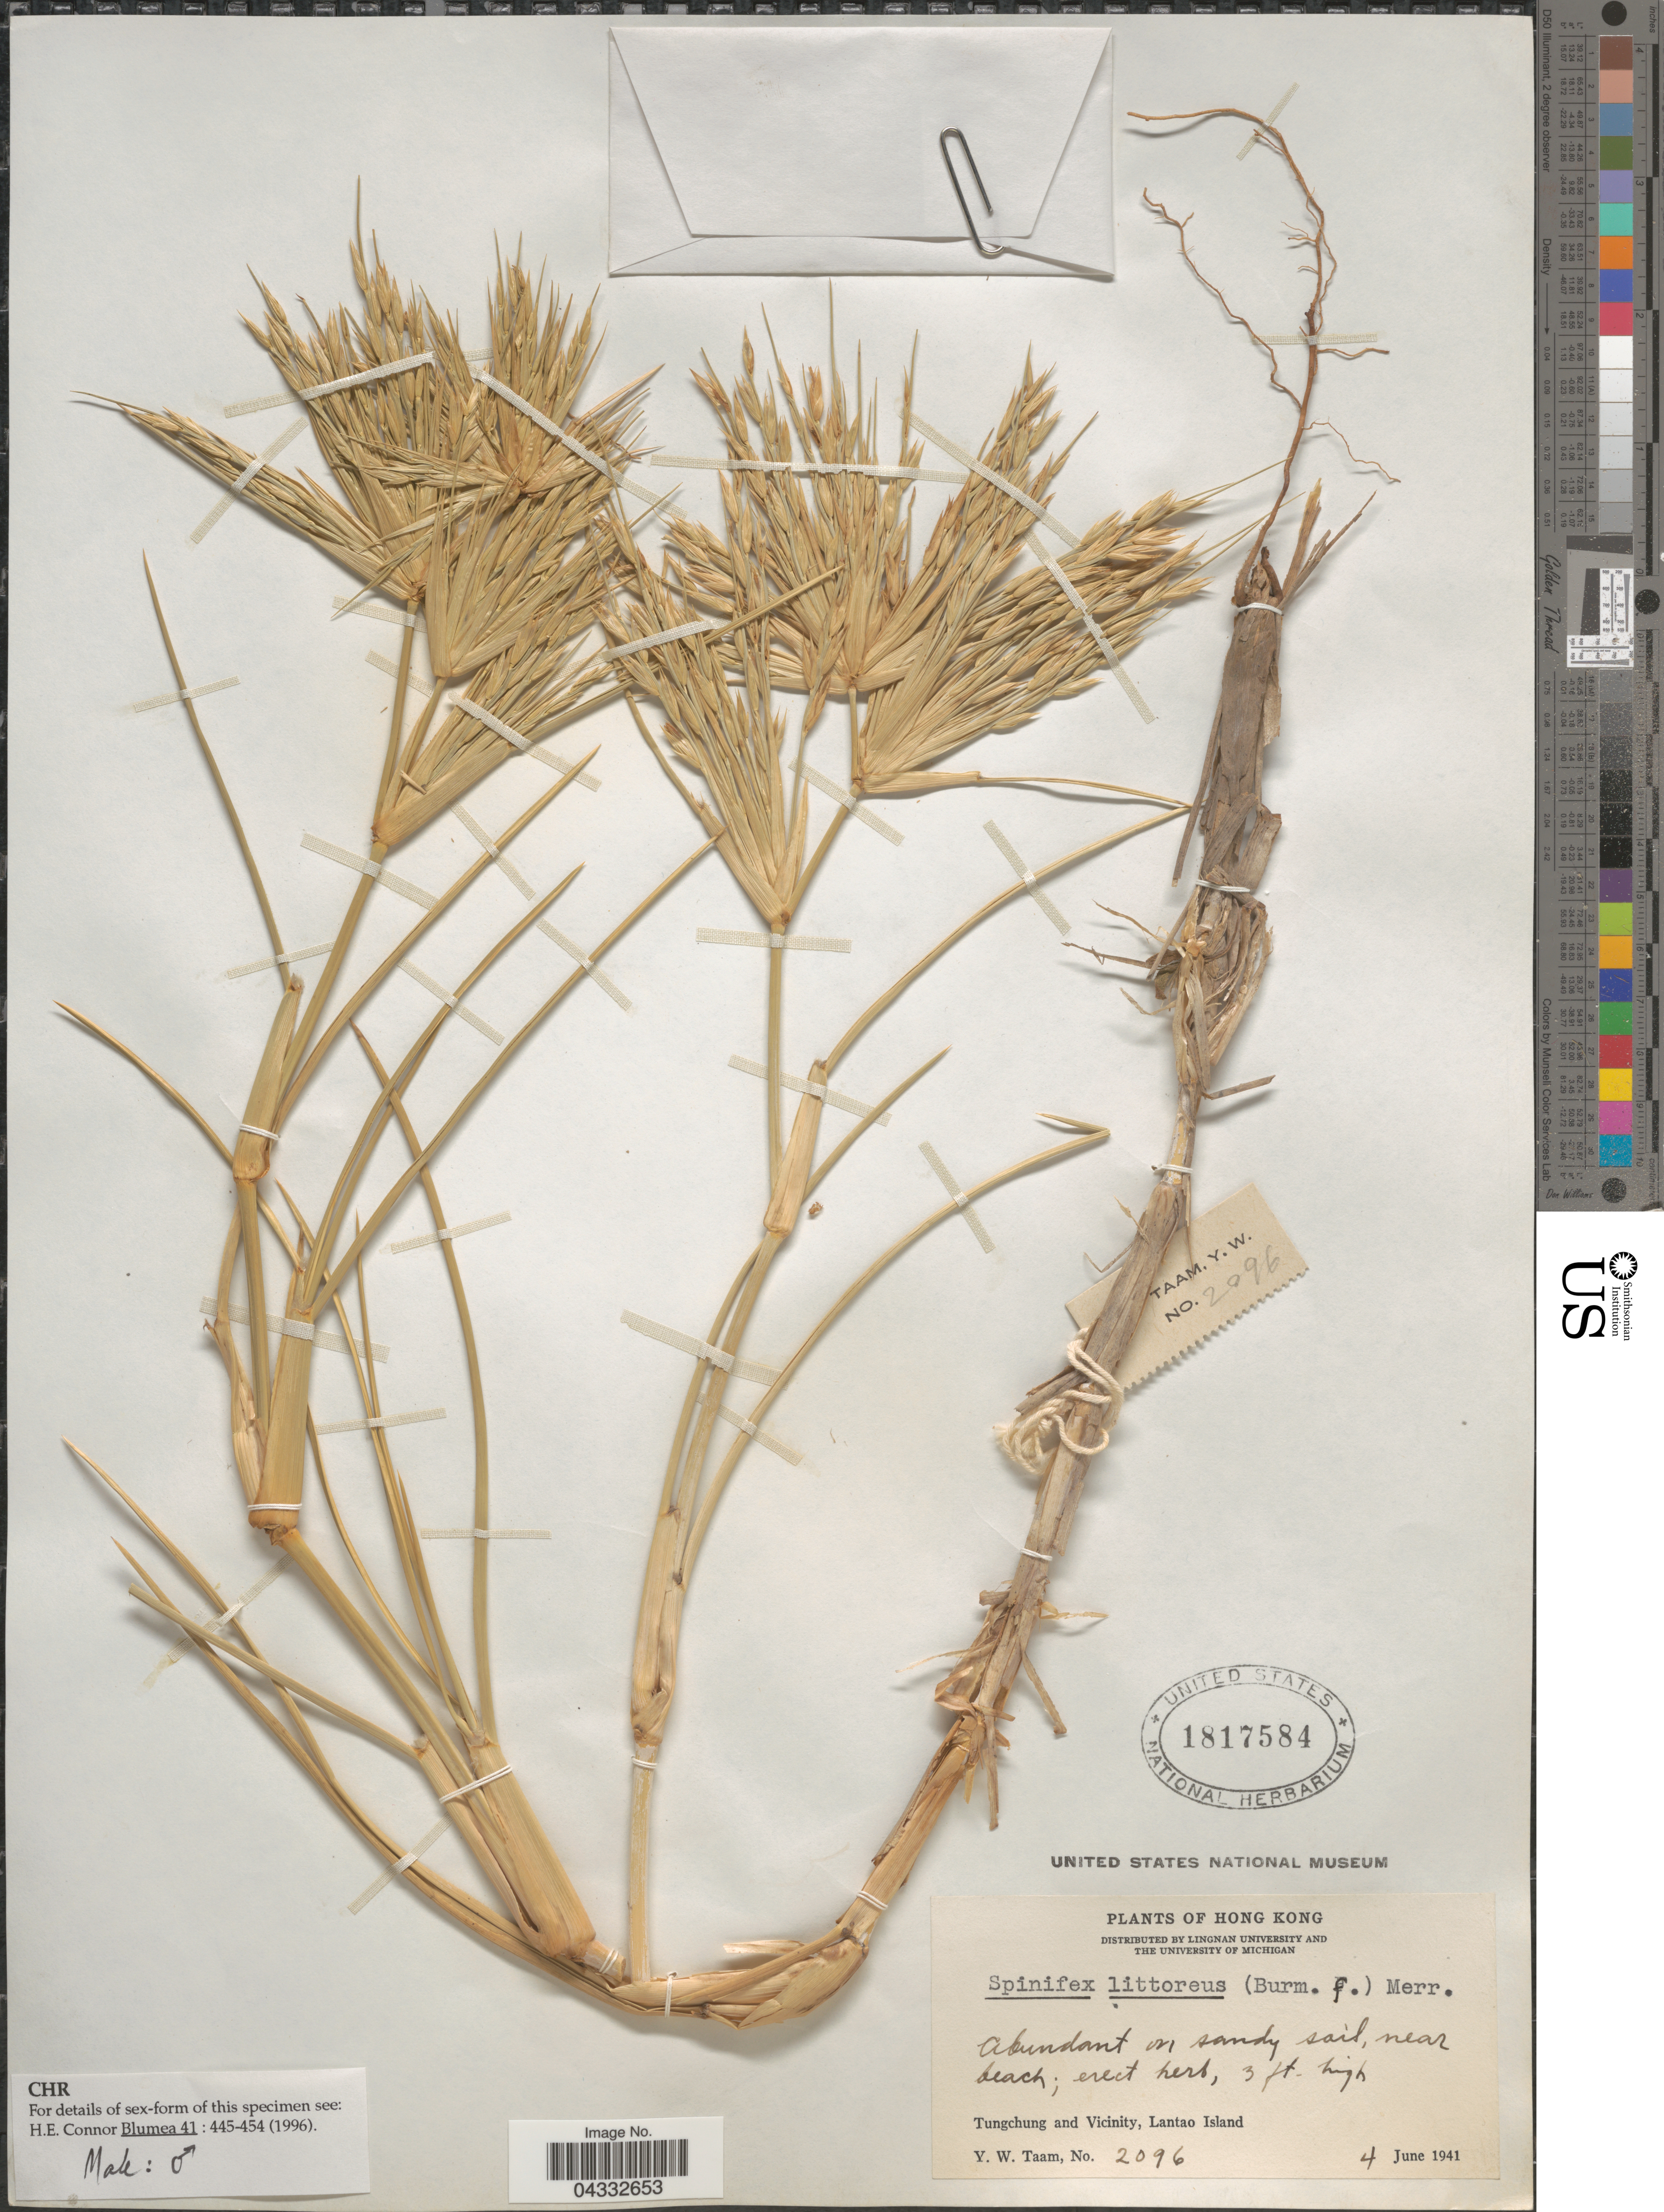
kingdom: Plantae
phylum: Tracheophyta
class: Liliopsida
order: Poales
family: Poaceae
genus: Spinifex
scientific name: Spinifex littoreus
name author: (Burm. f.) Merr.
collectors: Y. W. Taam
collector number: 2096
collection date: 1941-06-04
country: China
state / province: Hong Kong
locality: Near beach. Tungchung and Vicinity, Lantao Island.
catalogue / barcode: US 1817584